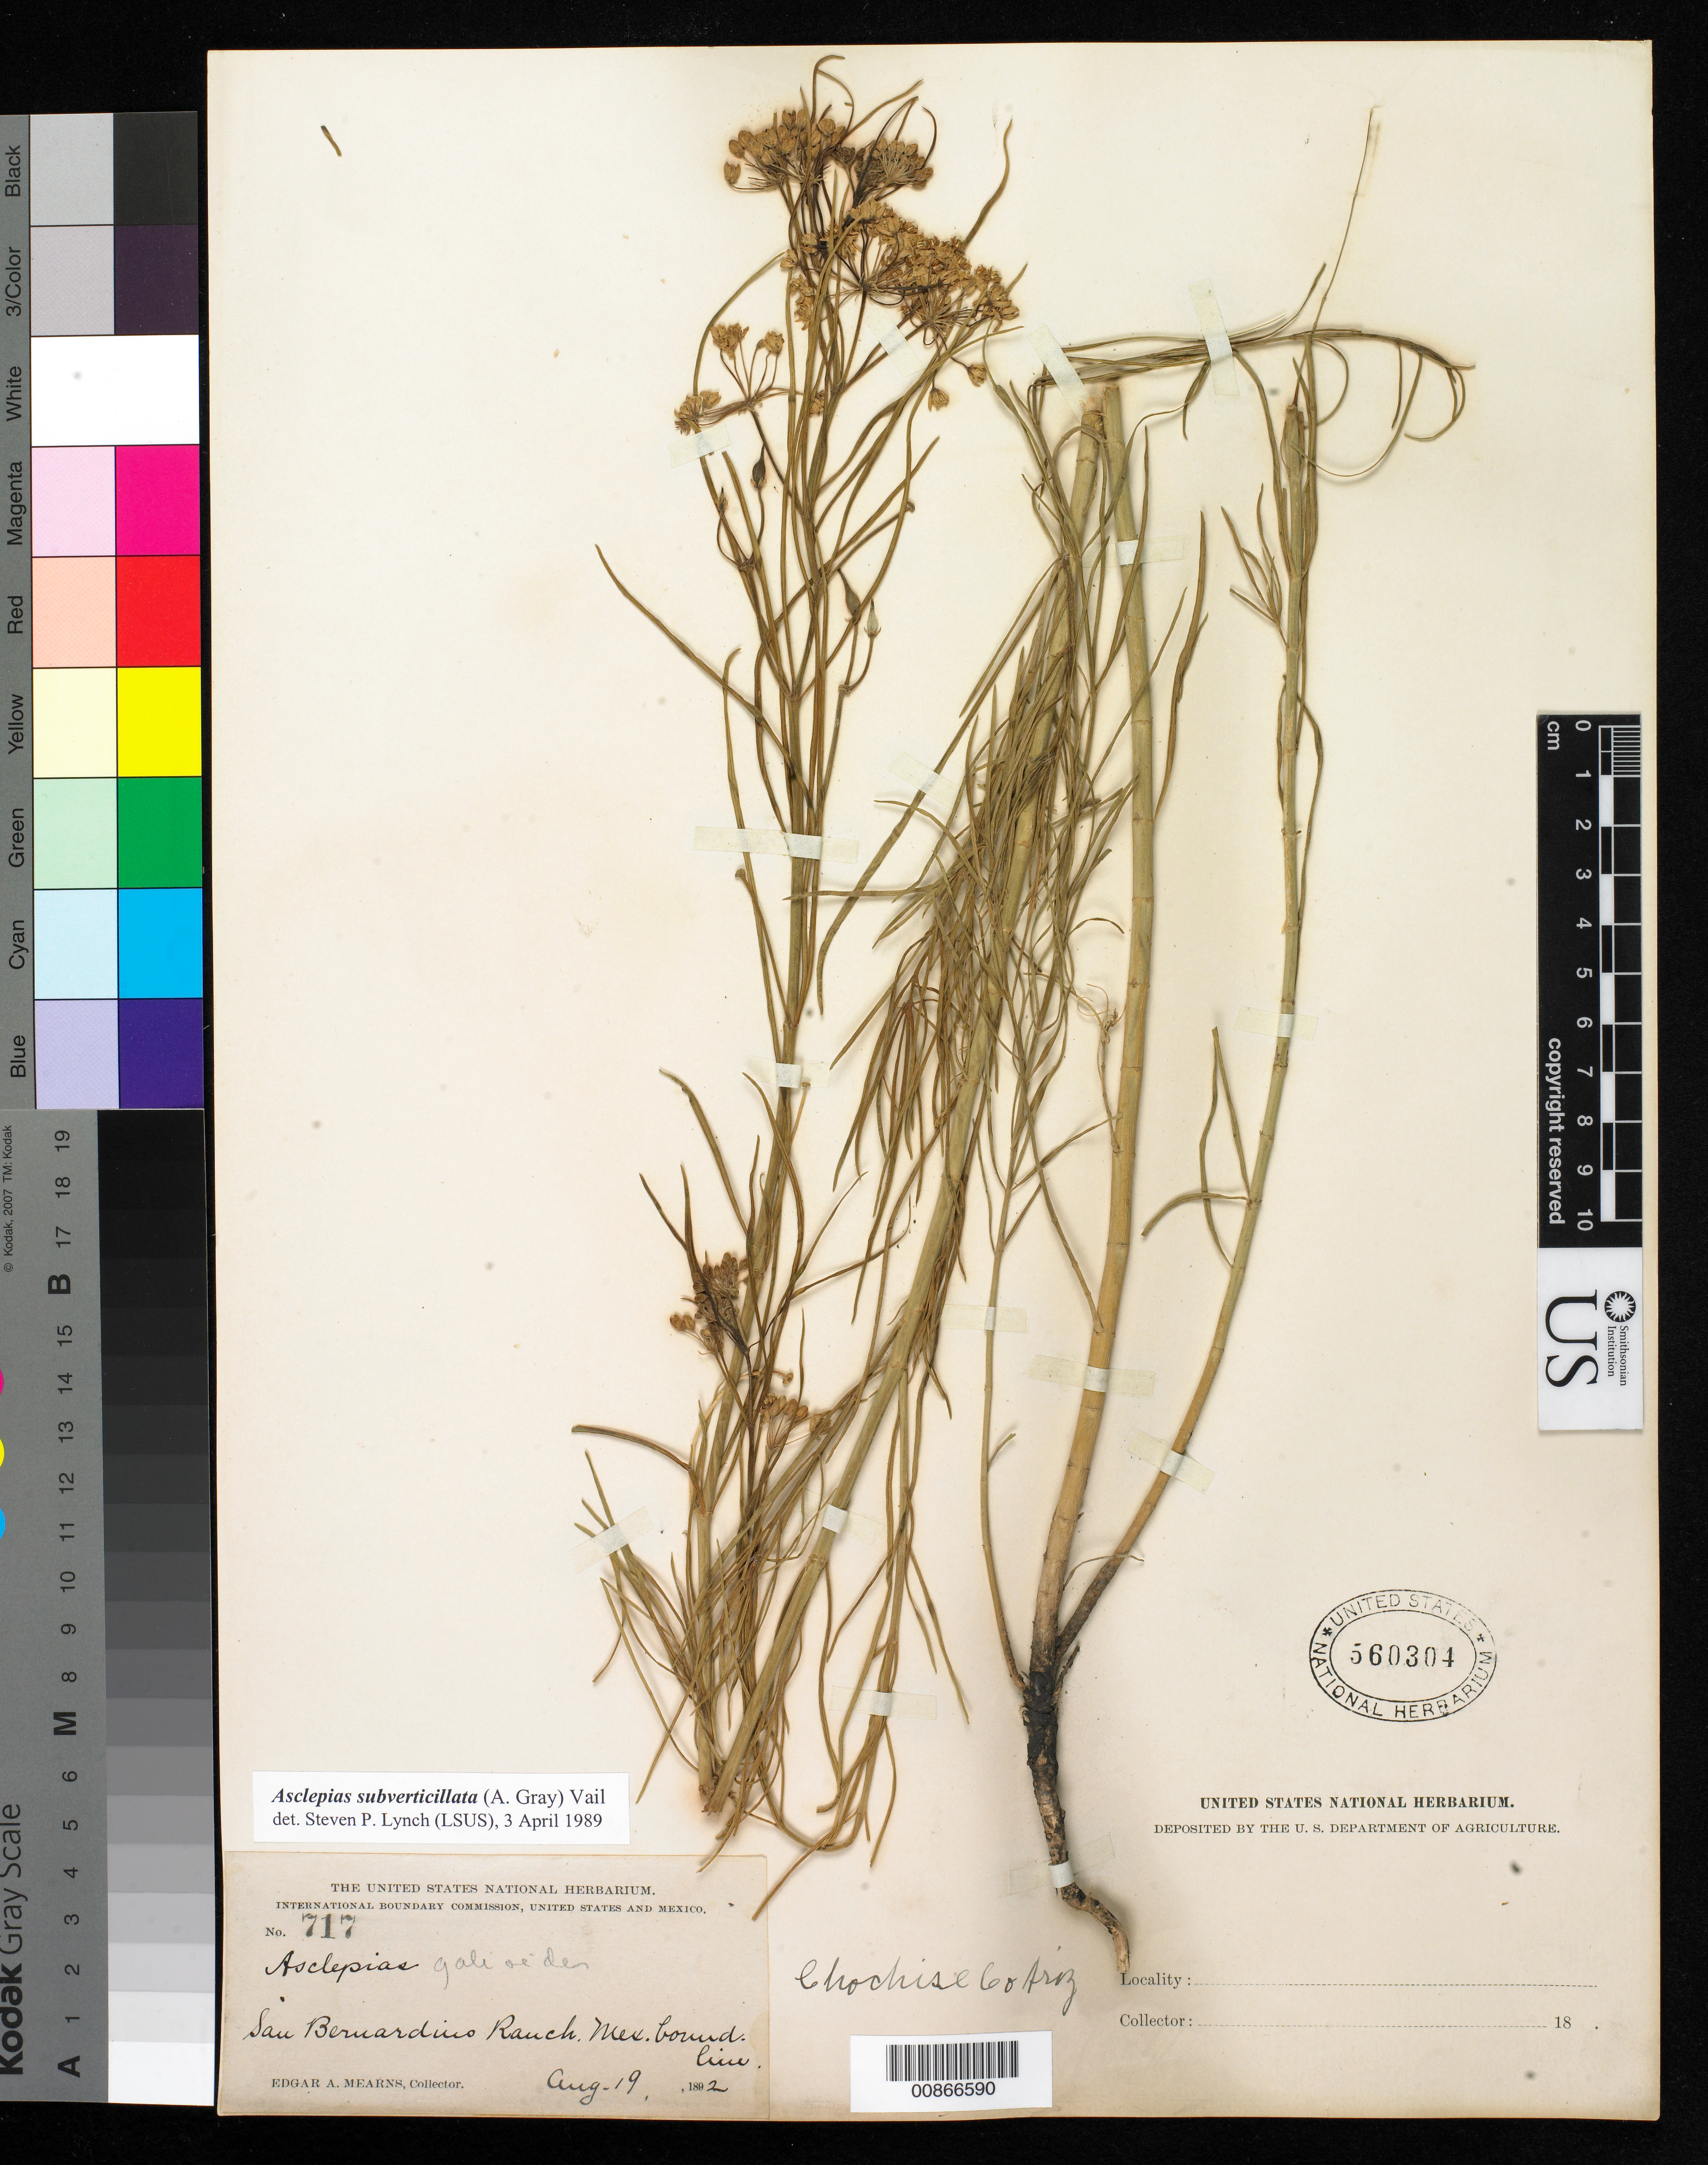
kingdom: Plantae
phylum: Tracheophyta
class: Magnoliopsida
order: Gentianales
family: Apocynaceae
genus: Asclepias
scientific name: Asclepias subverticillata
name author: (A. Gray) Vail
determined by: Lynch, S. P., (LSUS), Louisiana State University-Shreveport Herbarium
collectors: E. A. Mearns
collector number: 717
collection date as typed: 19 Aug 1892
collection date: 1892-08-19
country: United States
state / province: Arizona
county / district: Cochise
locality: San Bernardino Ranch. Mexican Boundary Line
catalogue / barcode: US 560304